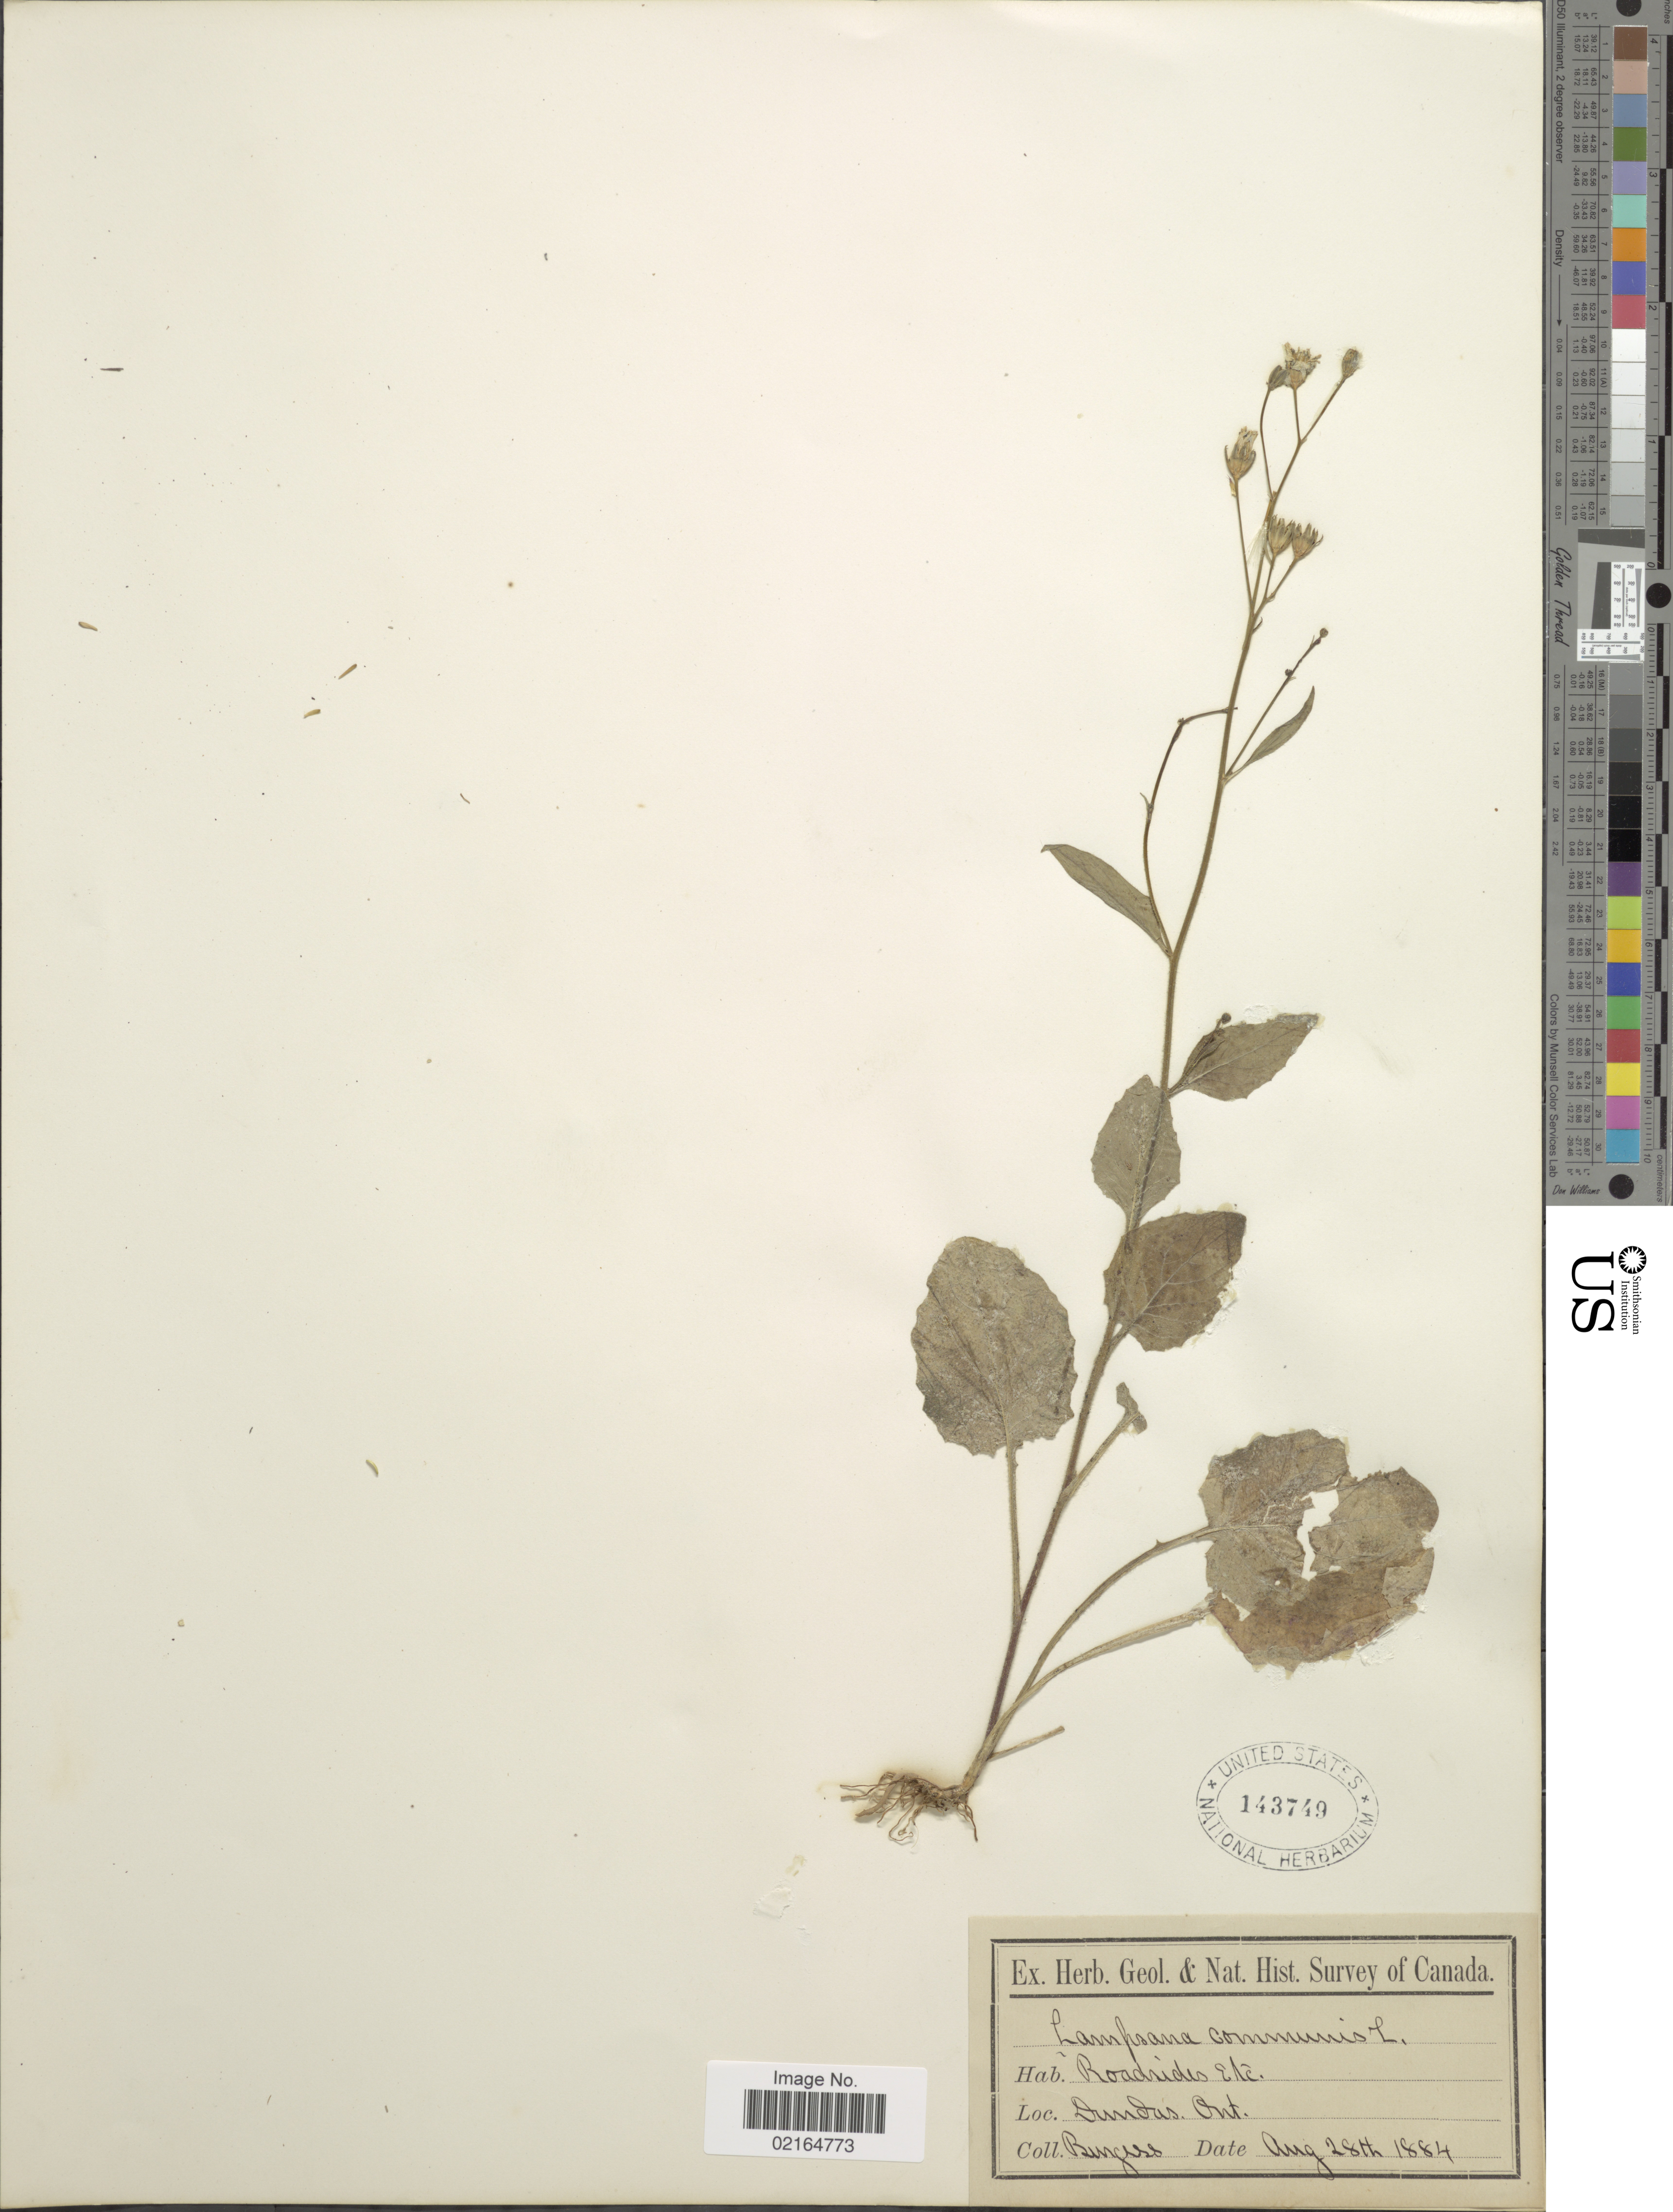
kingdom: Plantae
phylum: Tracheophyta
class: Magnoliopsida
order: Asterales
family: Asteraceae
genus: Lapsana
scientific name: Lapsana communis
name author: L.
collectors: Burgess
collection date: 1884-08-28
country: Canada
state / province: Ontario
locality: Dundas, roadsides etc.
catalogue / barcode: US 143749